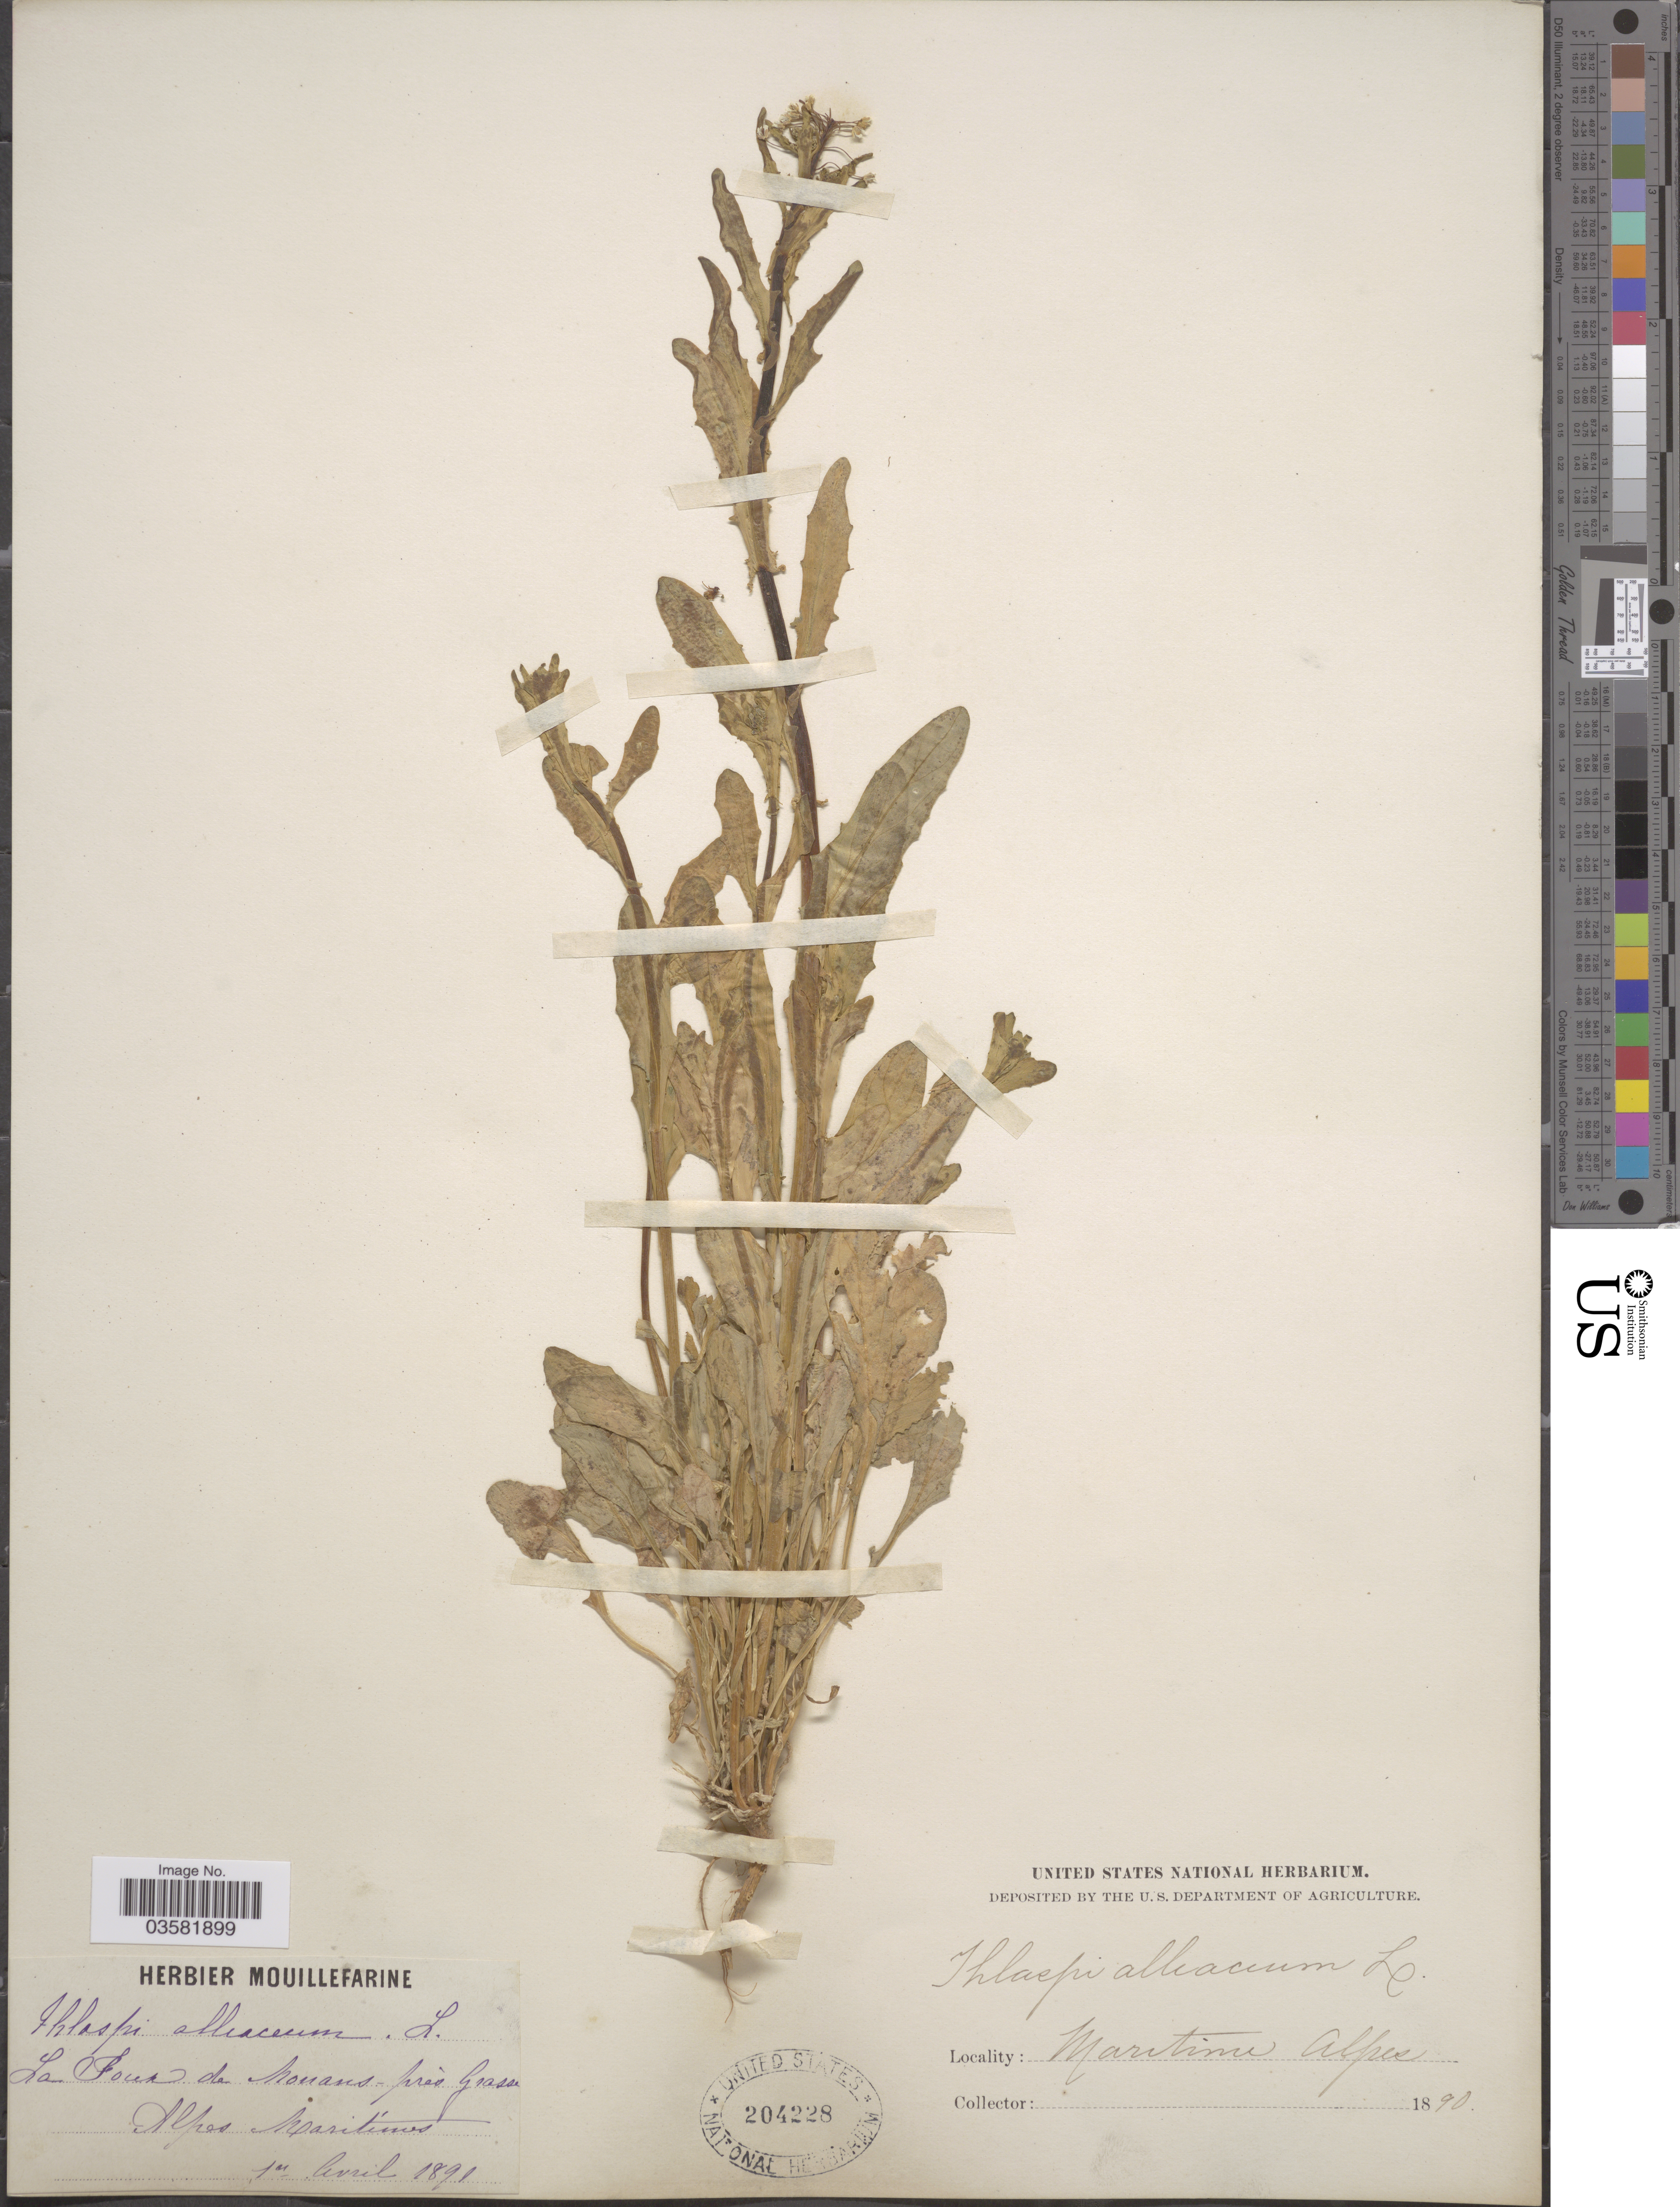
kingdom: Plantae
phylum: Tracheophyta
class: Magnoliopsida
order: Brassicales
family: Brassicaceae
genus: Thlaspi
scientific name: Thlaspi alliaceum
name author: L.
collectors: ex herb. Mouillefarine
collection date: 1890-04-01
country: France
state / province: Provence-Alpes-Côte d'Azur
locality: La Tour de Mouans près Grasse, Alpes Maritimes.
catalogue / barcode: US 204228